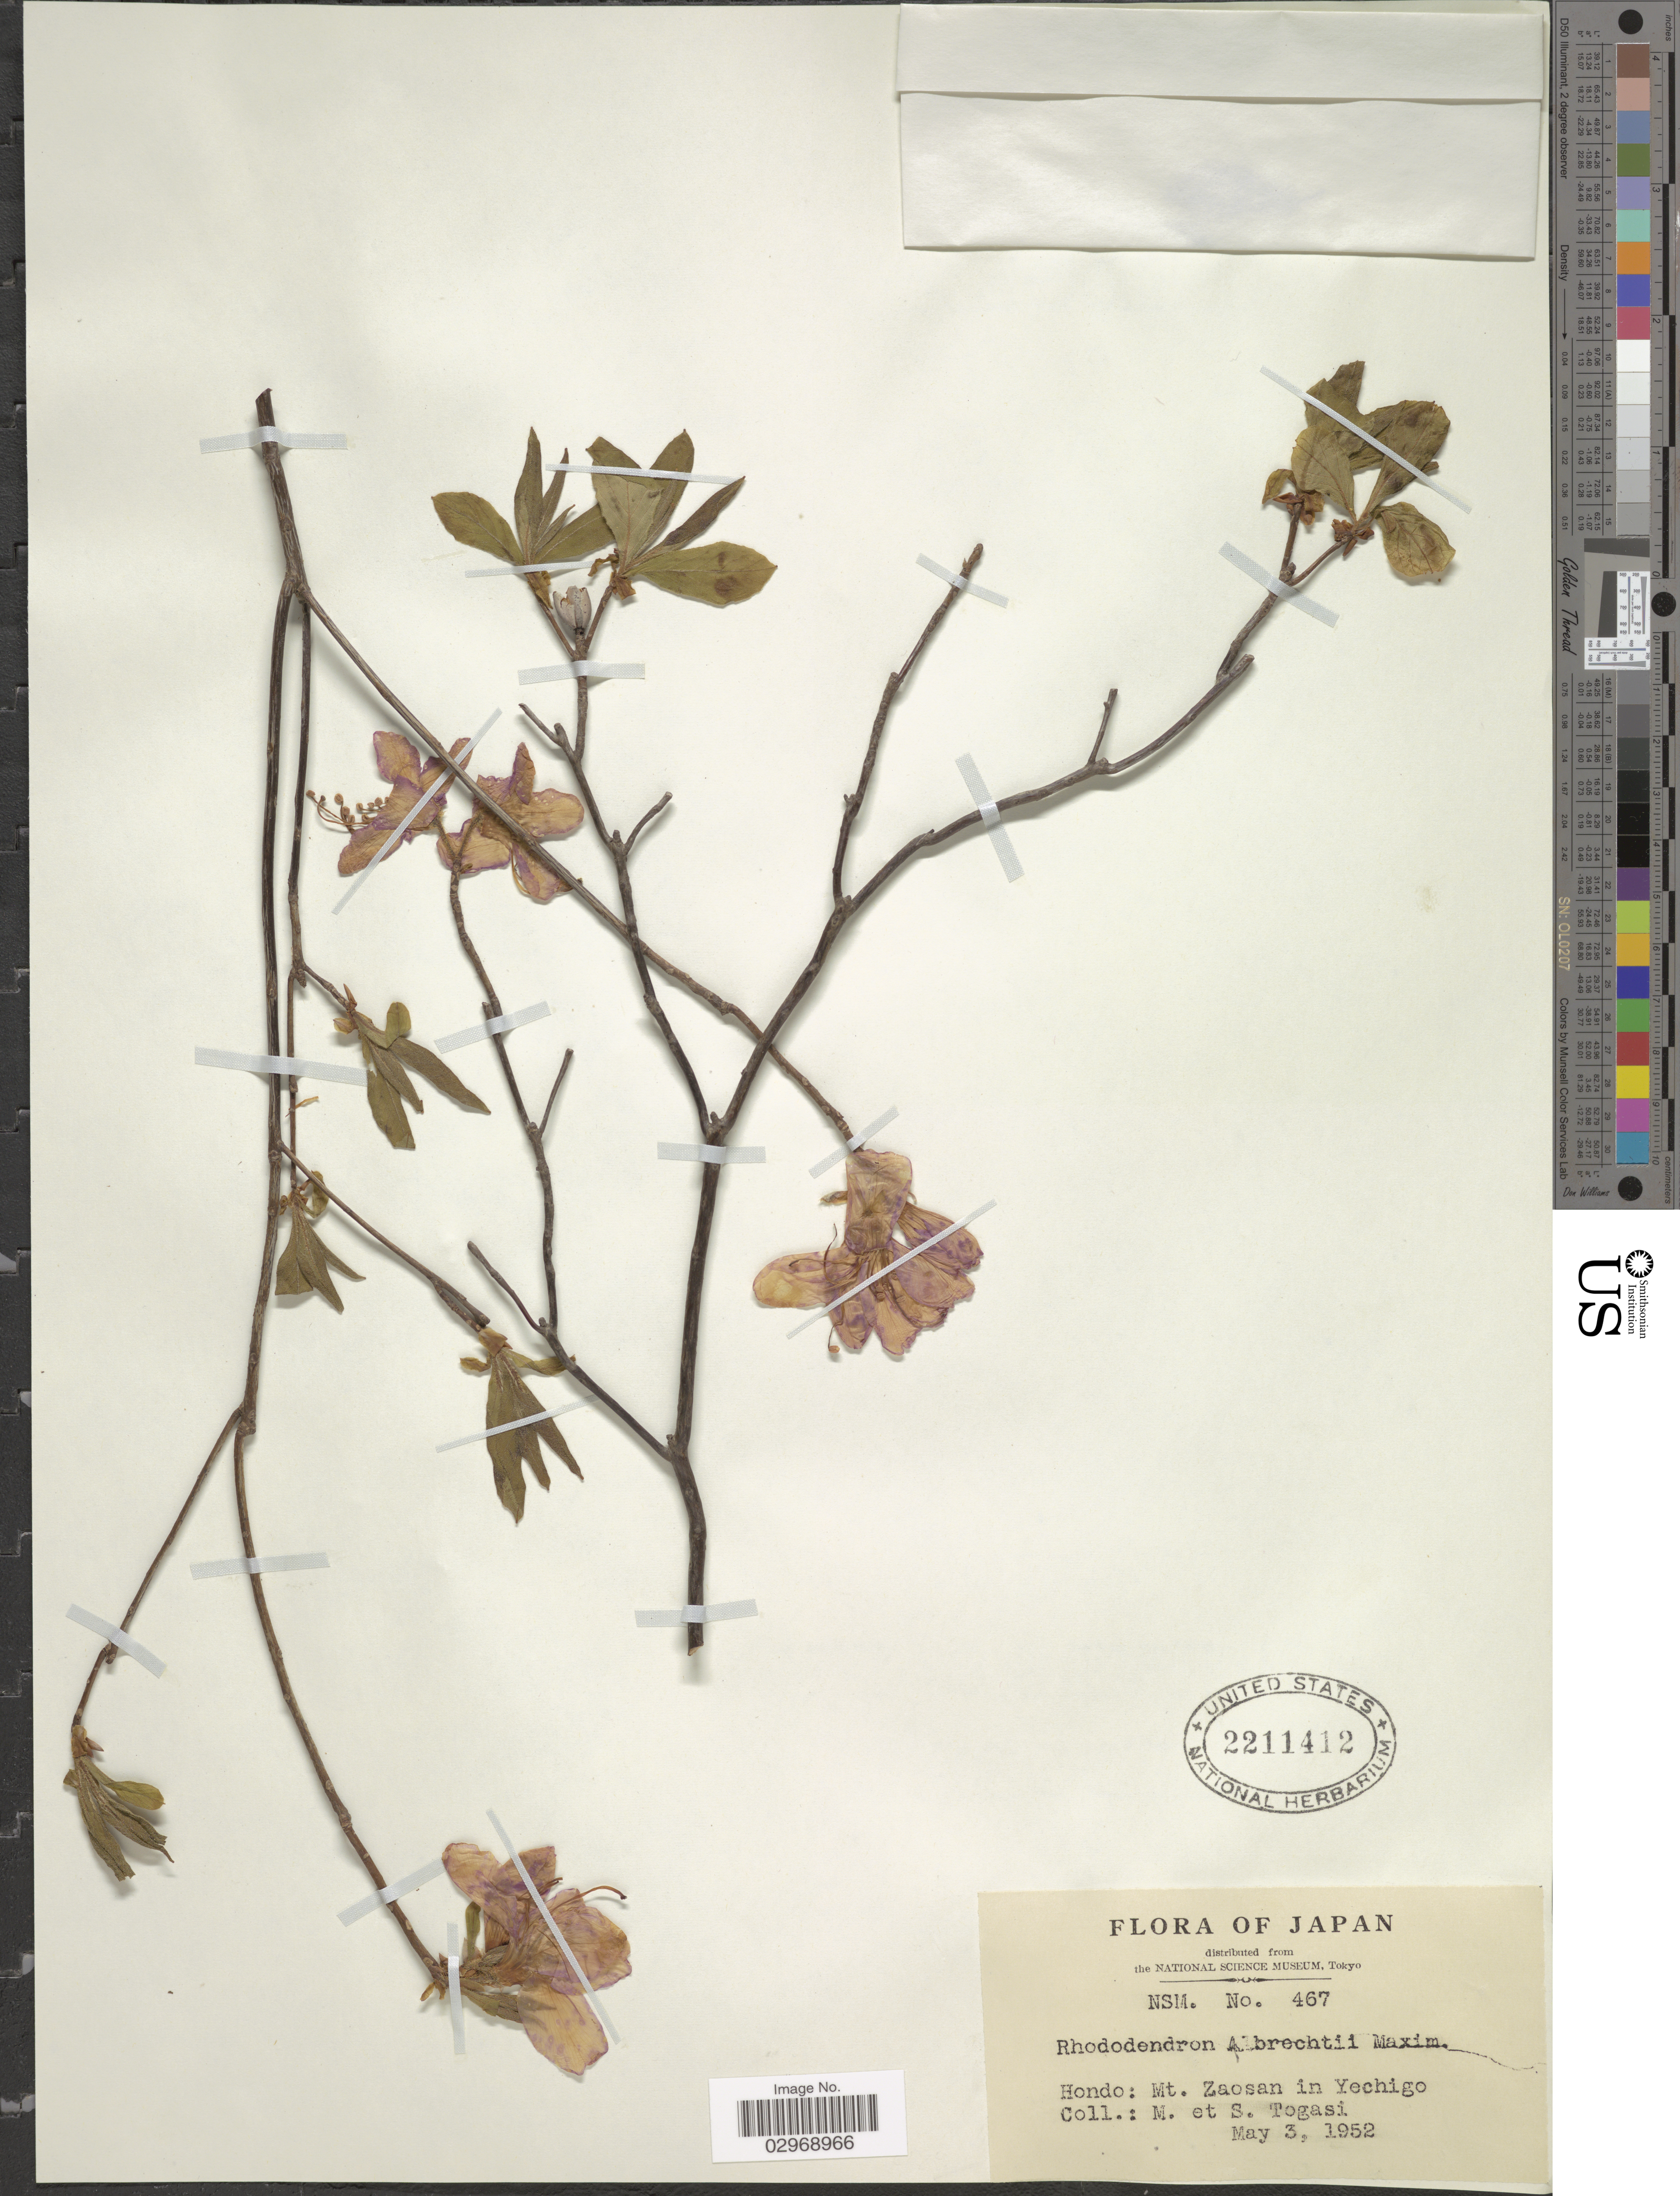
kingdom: Plantae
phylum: Tracheophyta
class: Magnoliopsida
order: Ericales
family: Ericaceae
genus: Rhododendron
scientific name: Rhododendron albrechtii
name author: Maxim.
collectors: M. Togasi & S. Togasi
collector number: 467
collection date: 1952-05-03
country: Japan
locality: Hondo: Mt. Zaosan in Yechigo.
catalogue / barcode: US 2211412